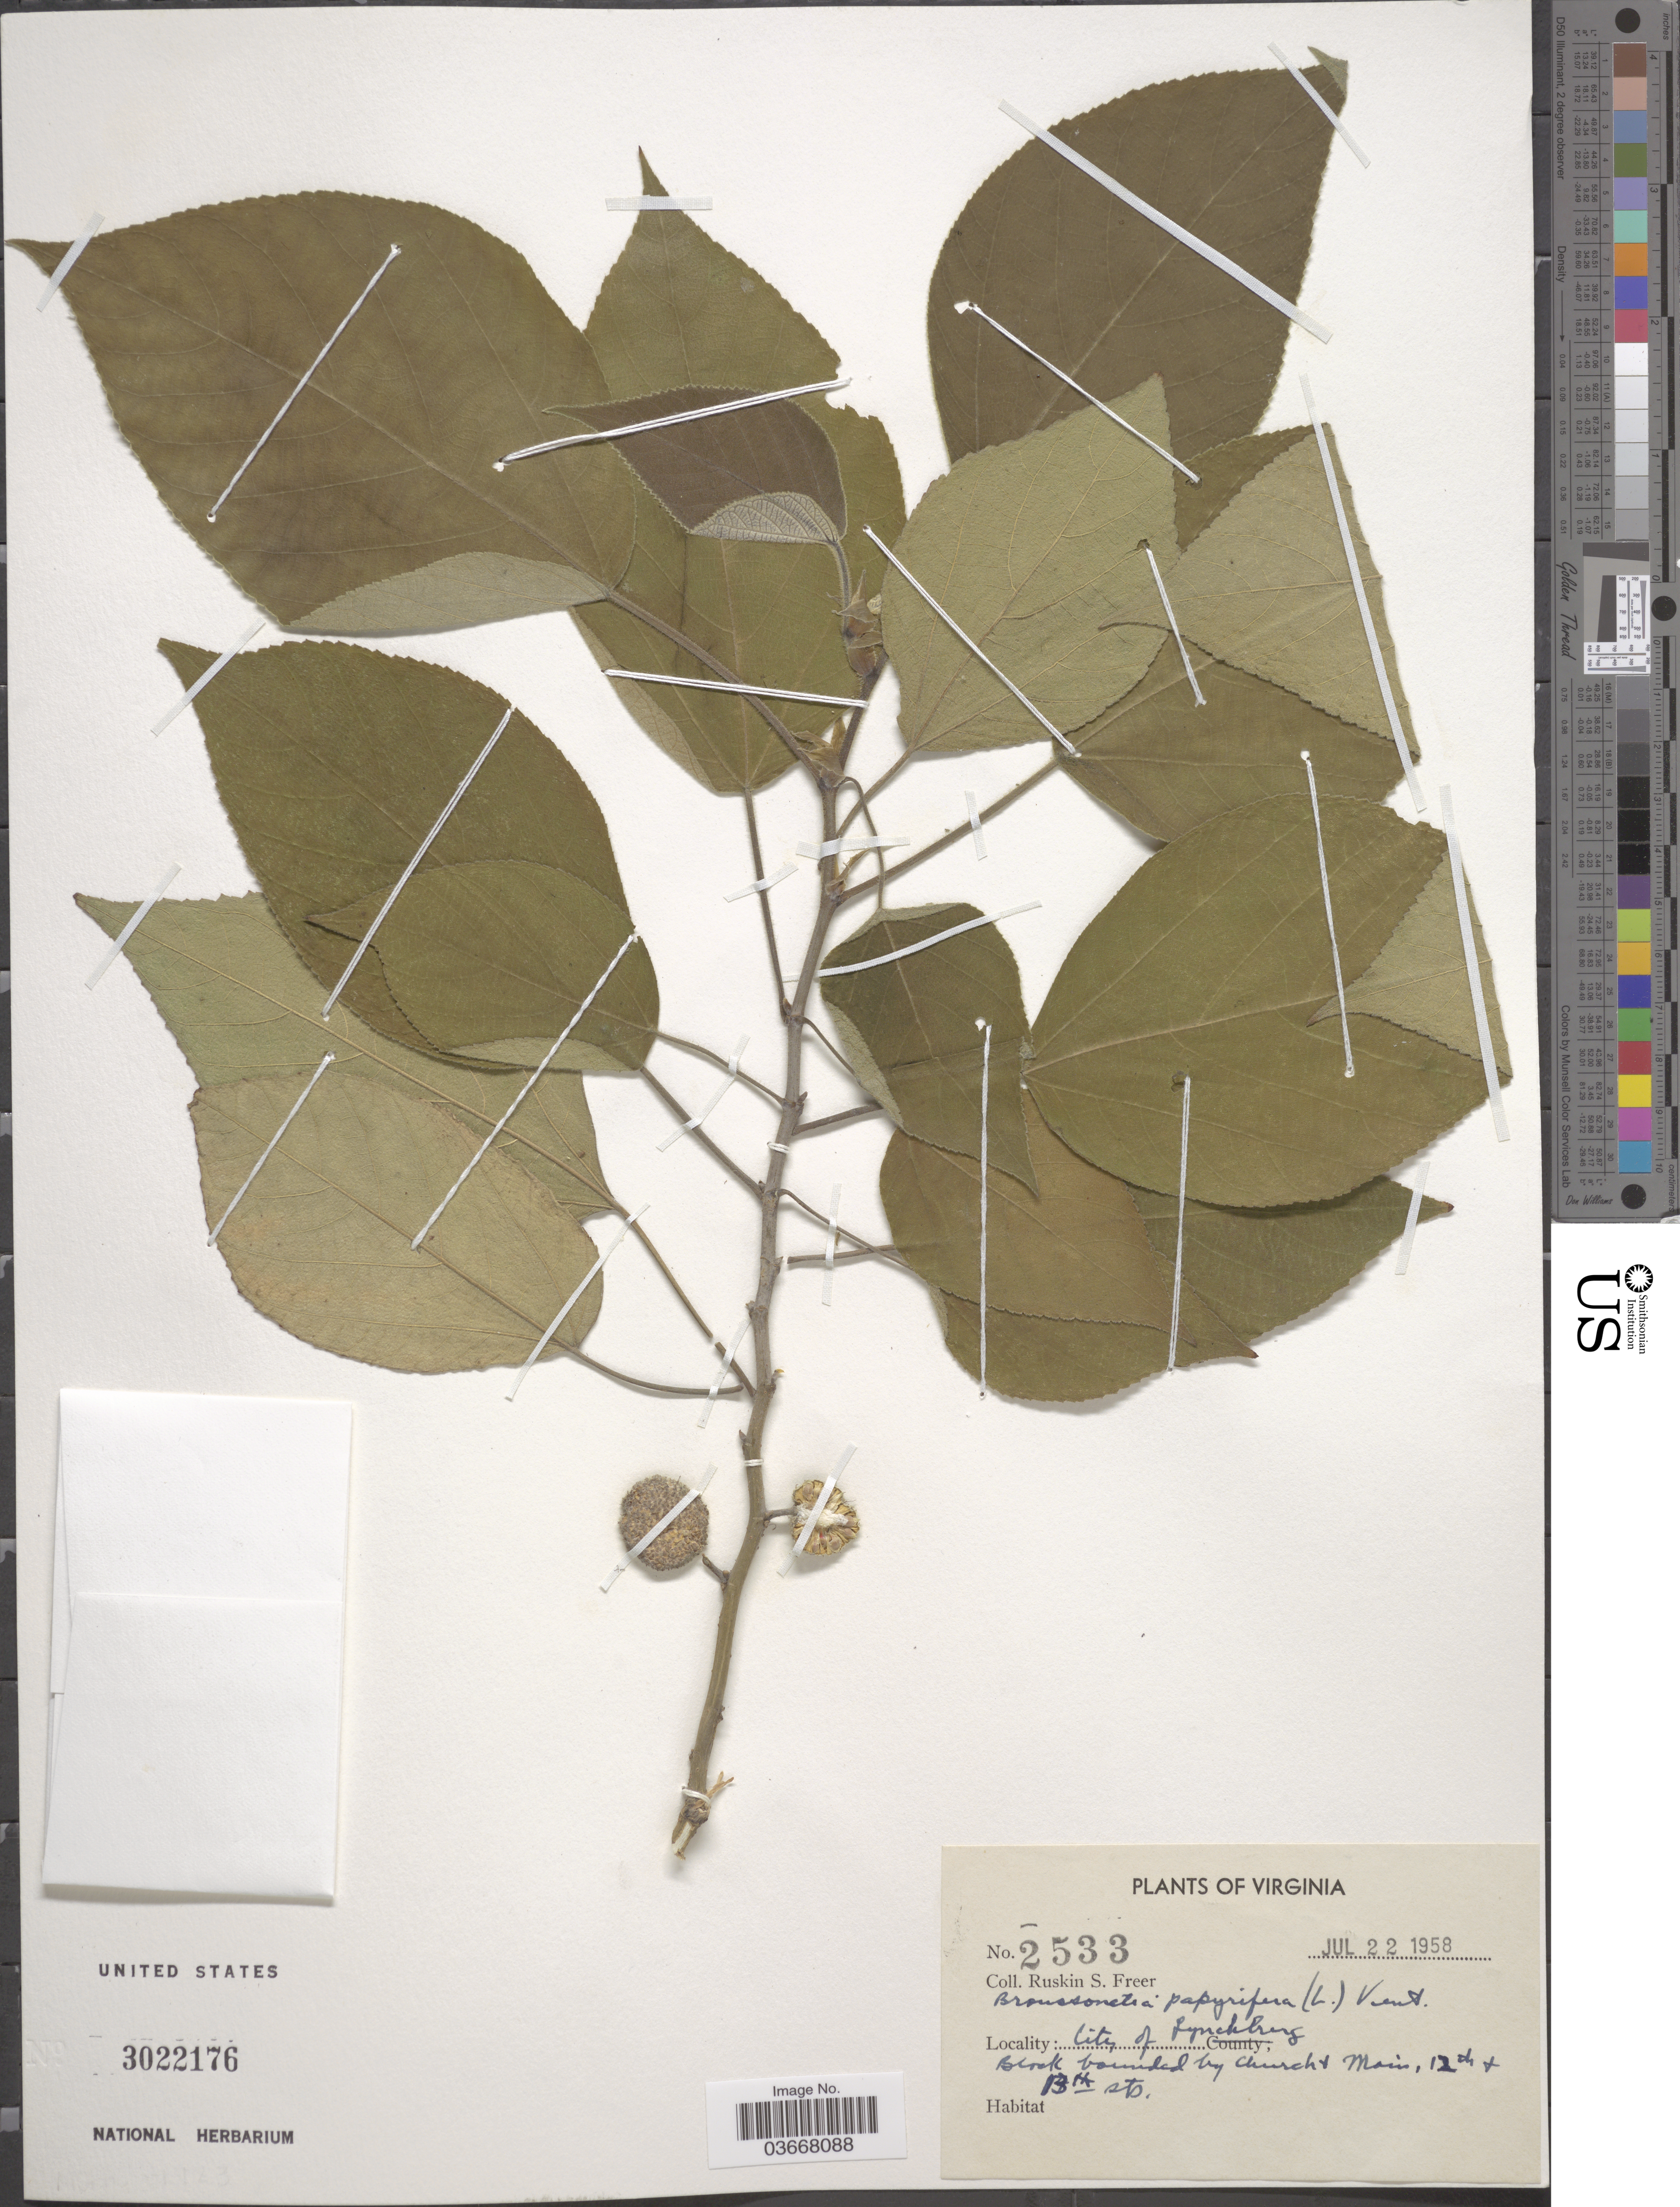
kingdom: Plantae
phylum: Tracheophyta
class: Magnoliopsida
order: Rosales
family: Moraceae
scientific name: Broussoneta papyrifera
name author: (L.) L'Hér. ex Vent.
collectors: R. Freer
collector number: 2533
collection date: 1958-07-22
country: United States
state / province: Virginia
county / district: City of Lynchburg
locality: City of Lynchburg. Block bounded by Church + Main, 12th + 13th sts.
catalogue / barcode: US 3022176